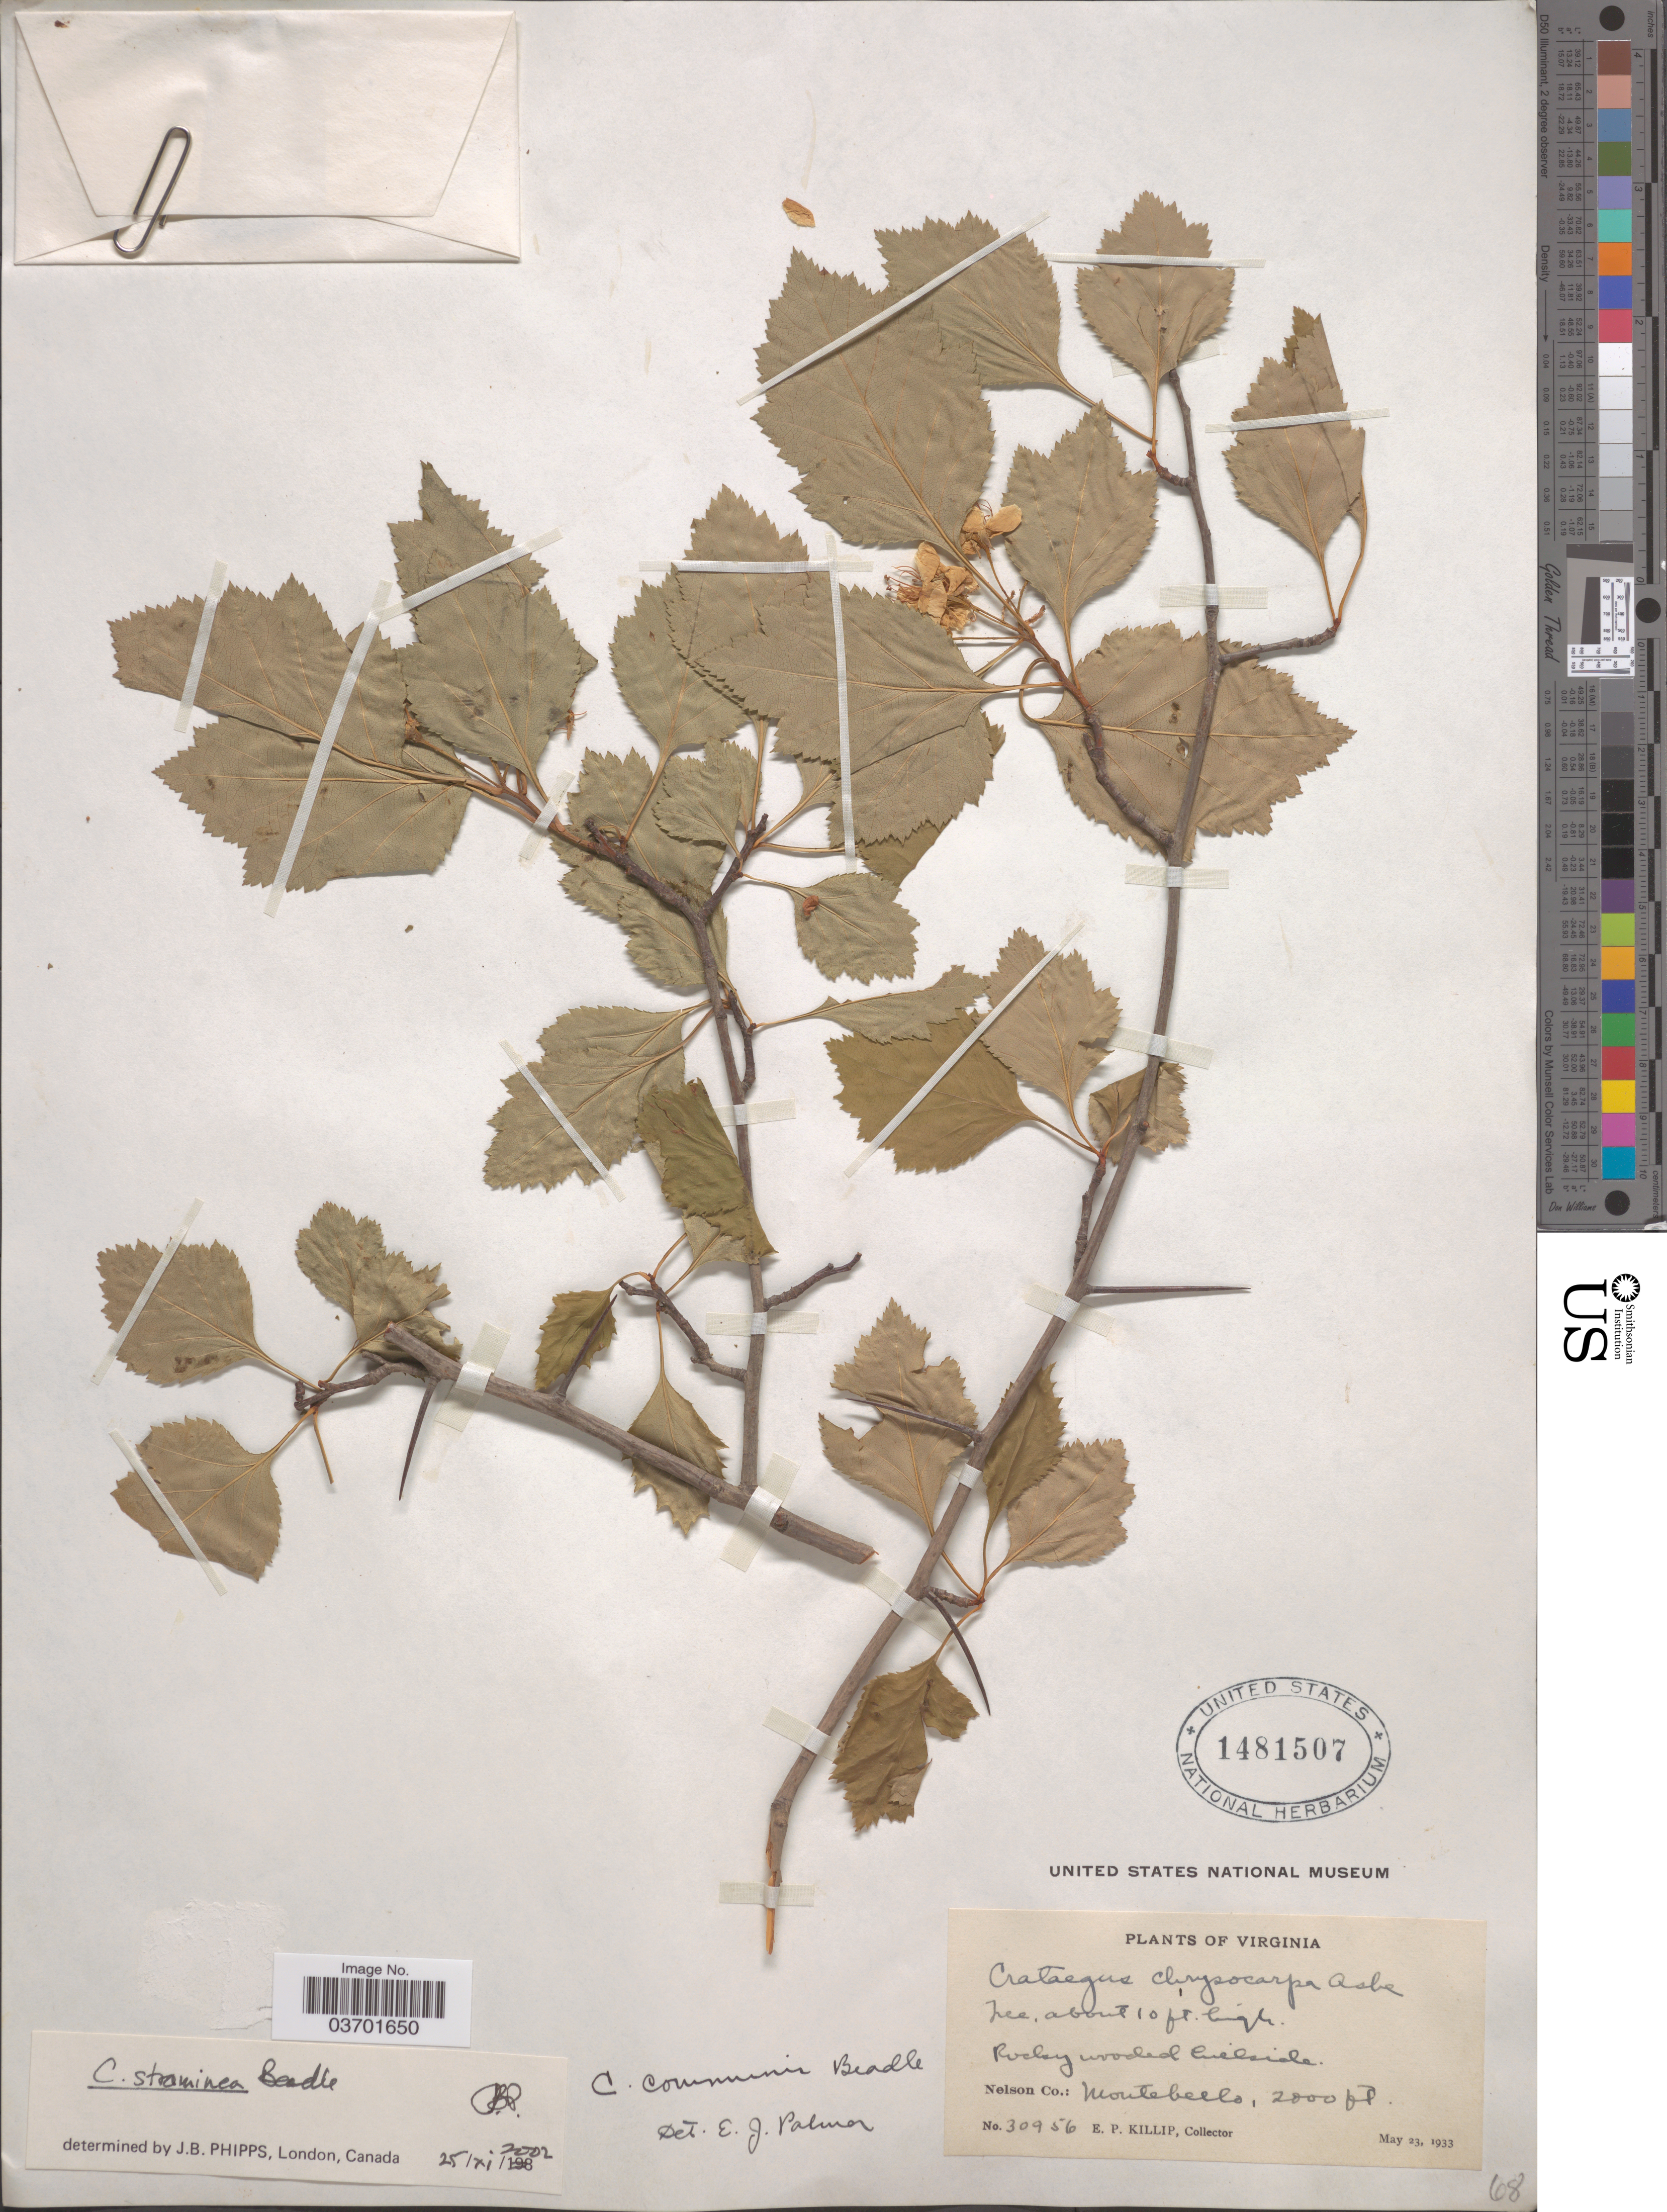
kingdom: Plantae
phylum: Tracheophyta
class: Magnoliopsida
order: Rosales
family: Rosaceae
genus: Crataegus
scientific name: Crataegus rubella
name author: Beadle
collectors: E. P. Killip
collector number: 30956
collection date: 1933-05-23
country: United States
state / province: Virginia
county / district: Nelson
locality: Nelson Co.: Montebello.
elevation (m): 610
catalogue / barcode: US 1481507